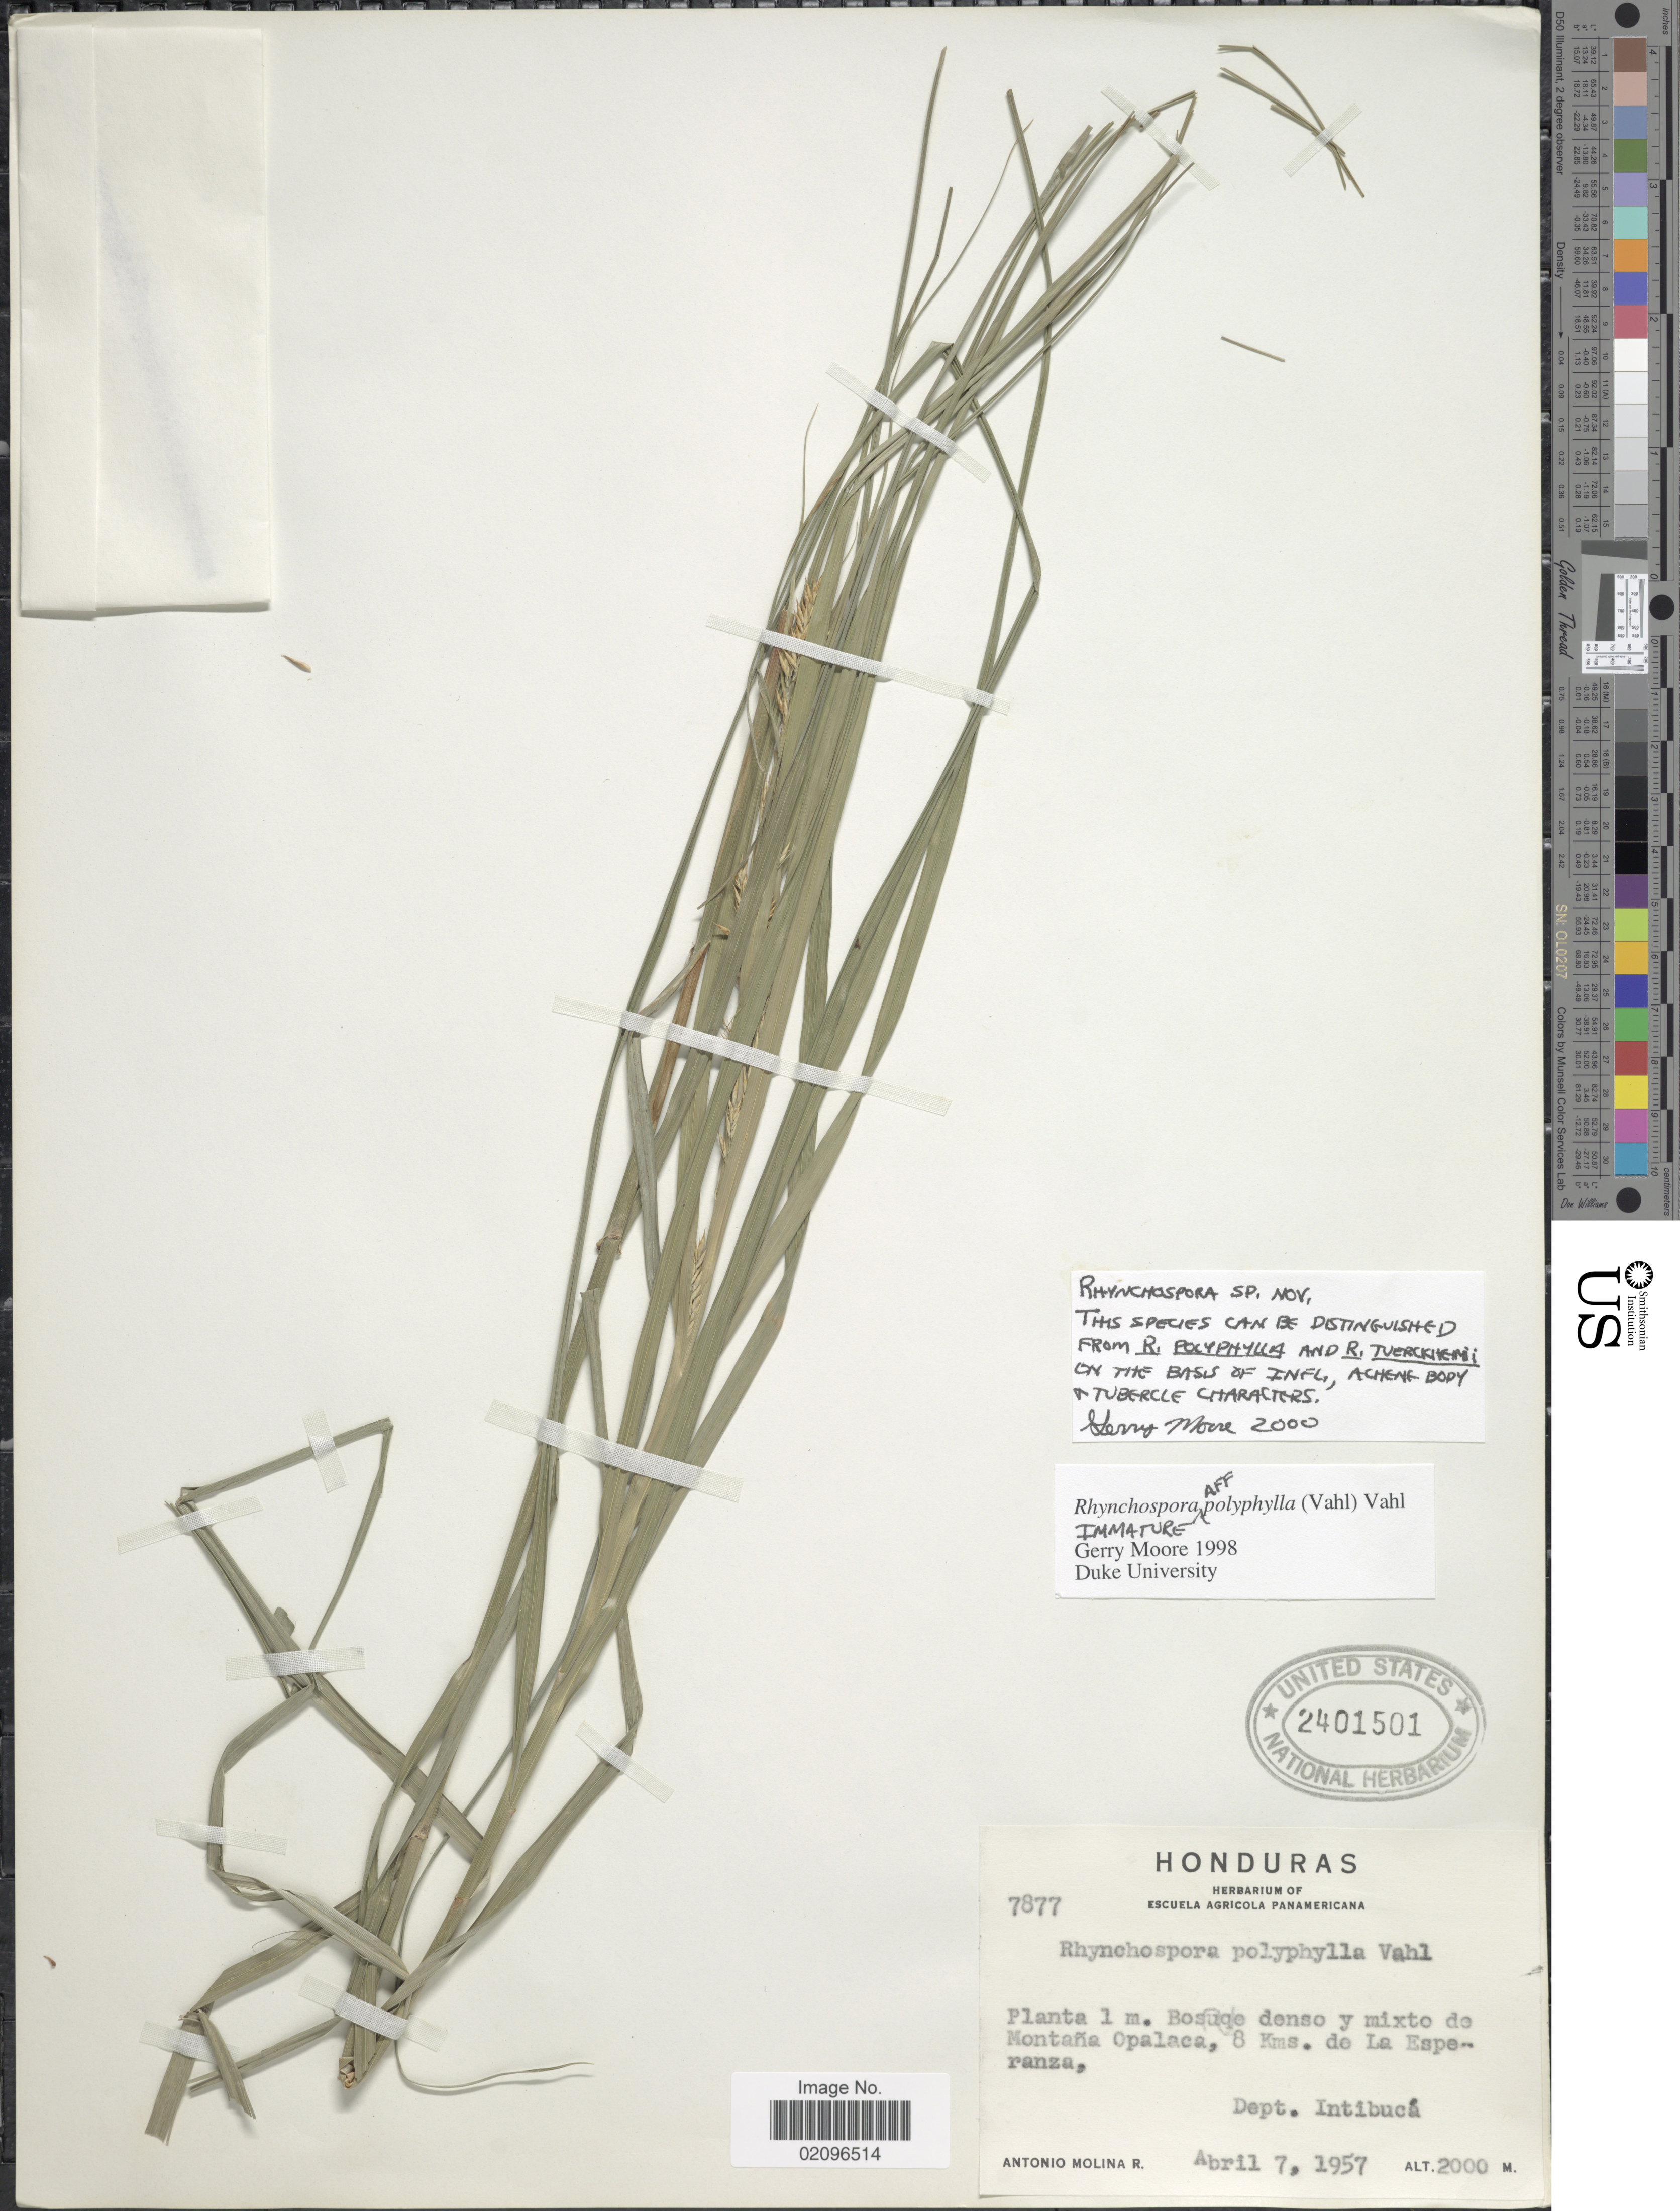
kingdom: Plantae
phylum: Tracheophyta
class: Liliopsida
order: Poales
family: Cyperaceae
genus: Rhynchospora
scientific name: Rhynchospora sp.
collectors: A. Molina R.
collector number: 7877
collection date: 1957-04-07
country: Honduras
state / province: Intibuca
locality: Bosque denso y mixto de Montana Opalaca, 8 Kms,de la Esperanza. Dept. Intibuca.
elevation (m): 2000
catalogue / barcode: US 2401501